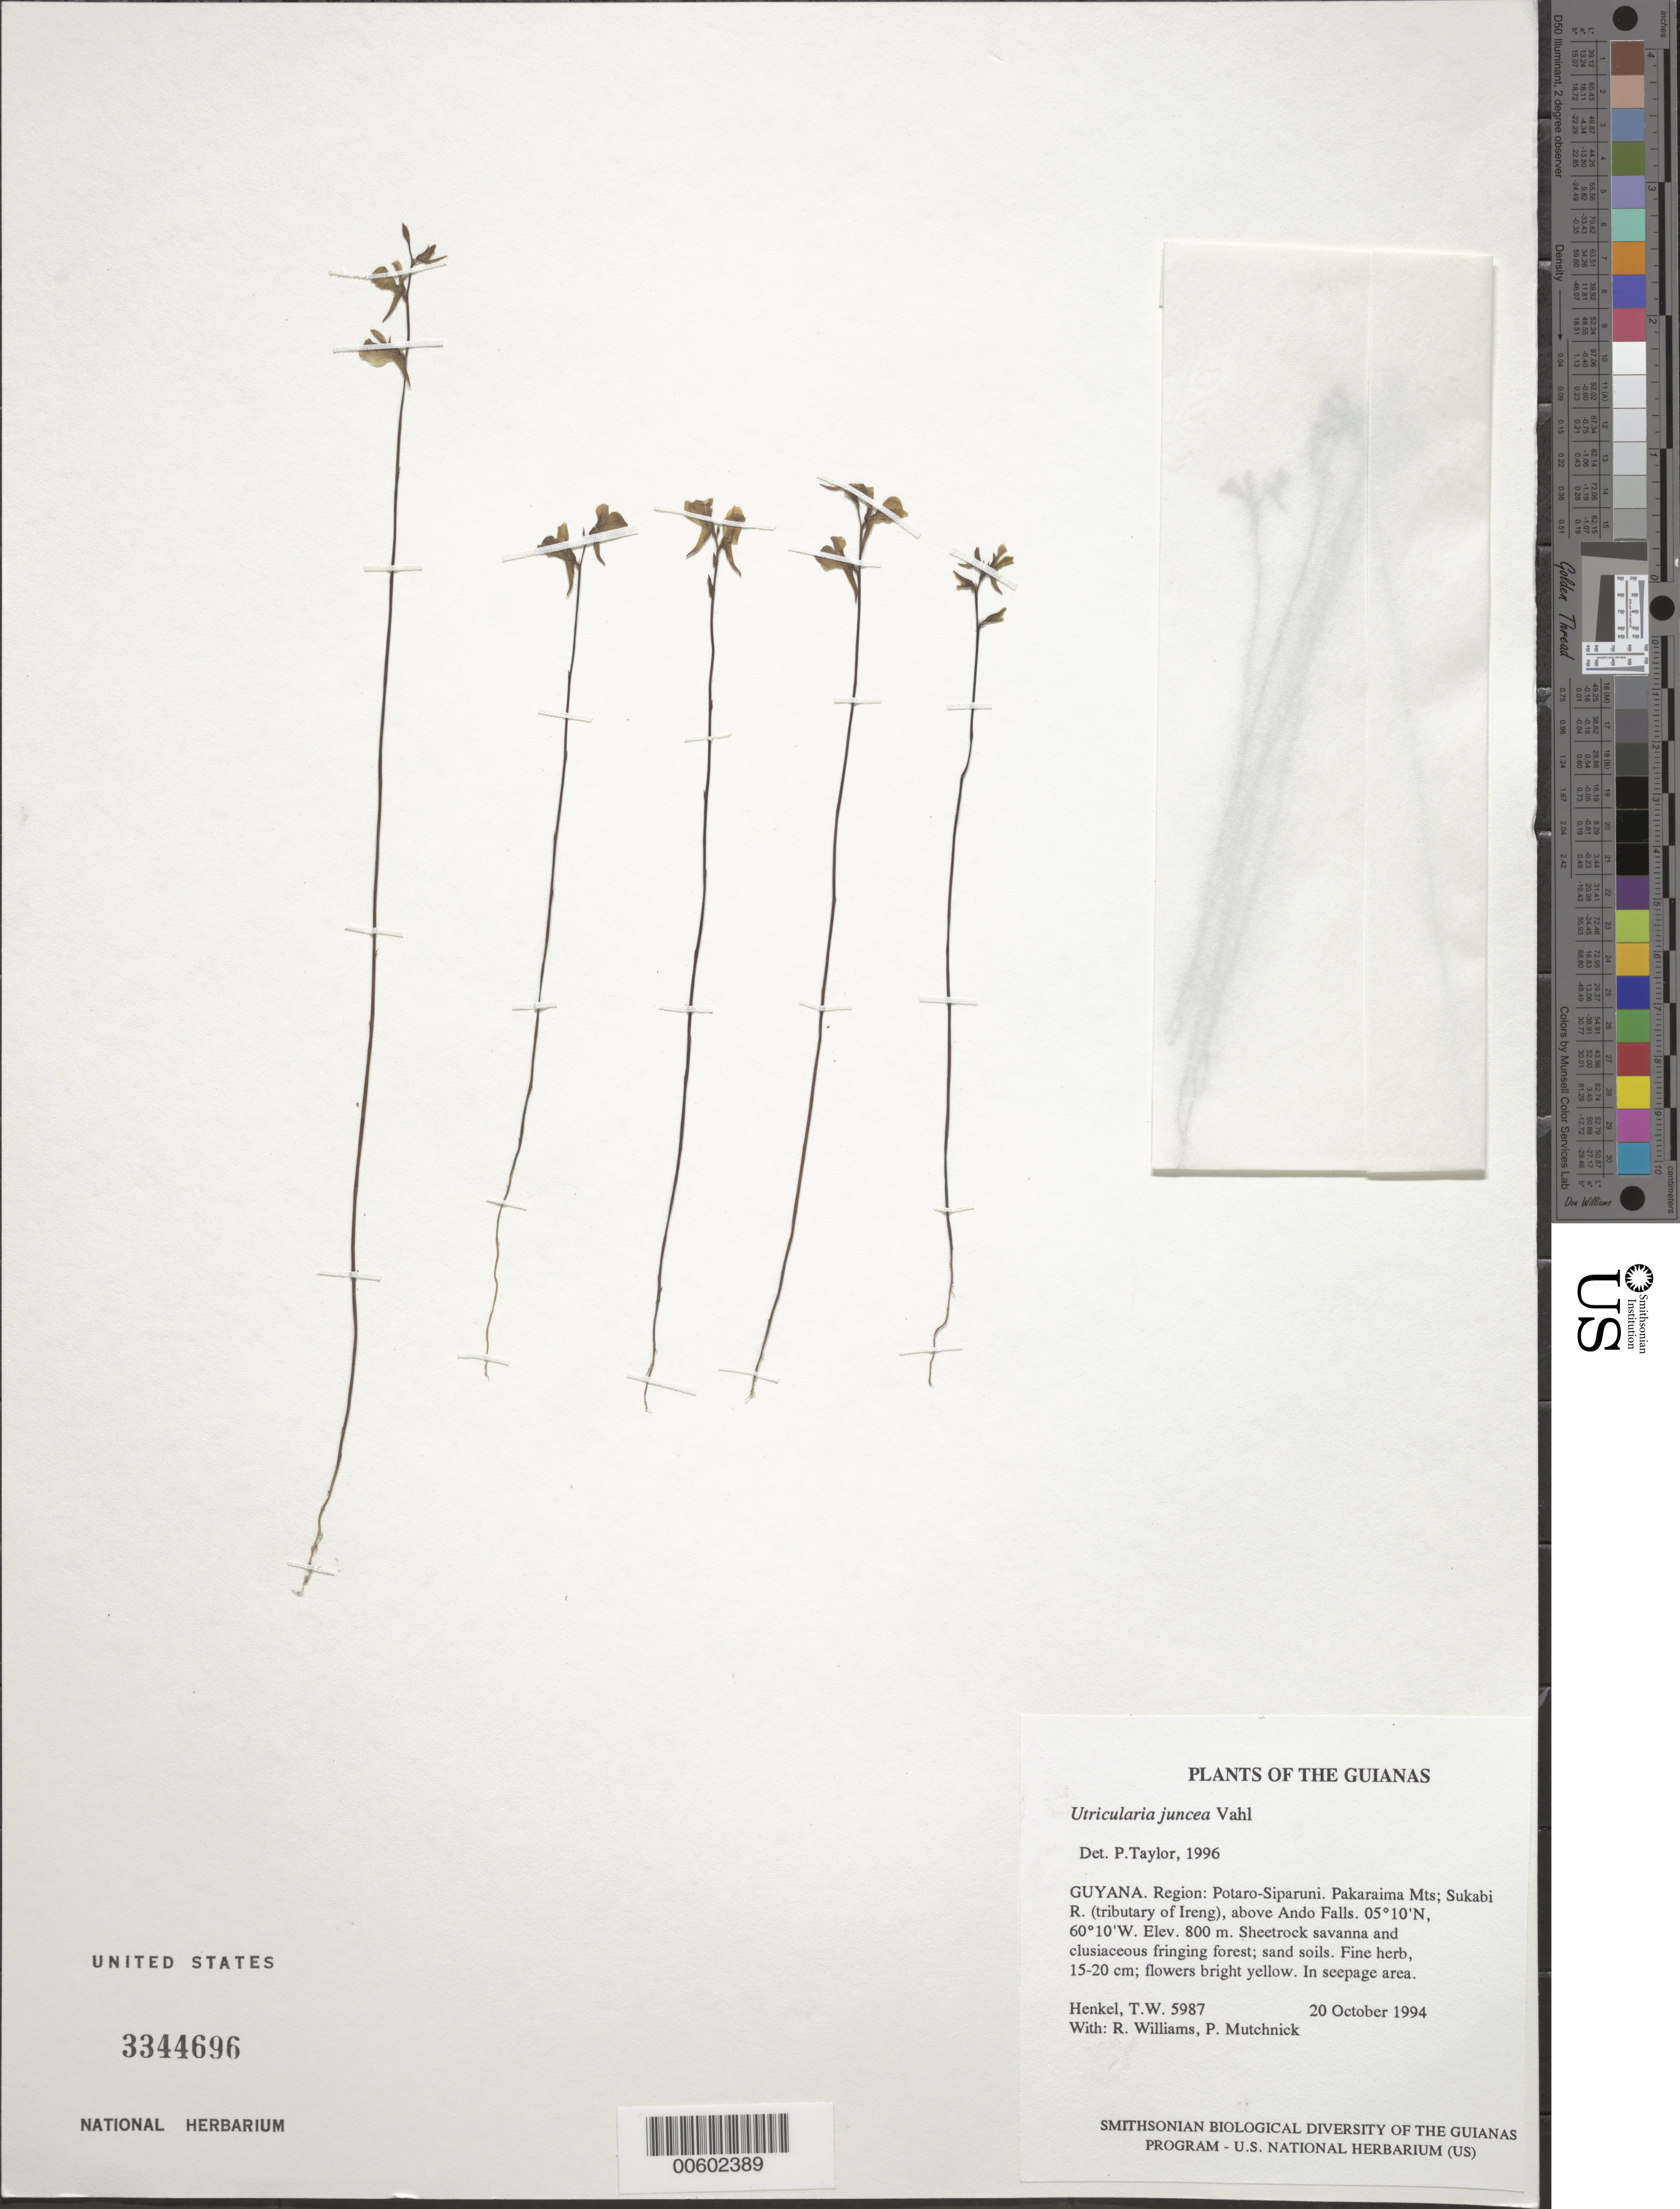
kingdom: Plantae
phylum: Tracheophyta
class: Magnoliopsida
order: Lamiales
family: Lentibulariaceae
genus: Utricularia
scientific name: Utricularia juncea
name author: Vahl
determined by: Taylor, P.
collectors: T. Henkel, R. Williams & P. Mutchnick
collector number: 5987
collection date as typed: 20 October 1994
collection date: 1994-10-20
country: Guyana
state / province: Potaro-Siparuni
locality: Pakaraima Mts; Sukabi R. (tributary of Ireng), above Ando Falls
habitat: Sheetrock savanna and clusiaceous fringing forest; sand soils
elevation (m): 800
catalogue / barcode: US 3344696